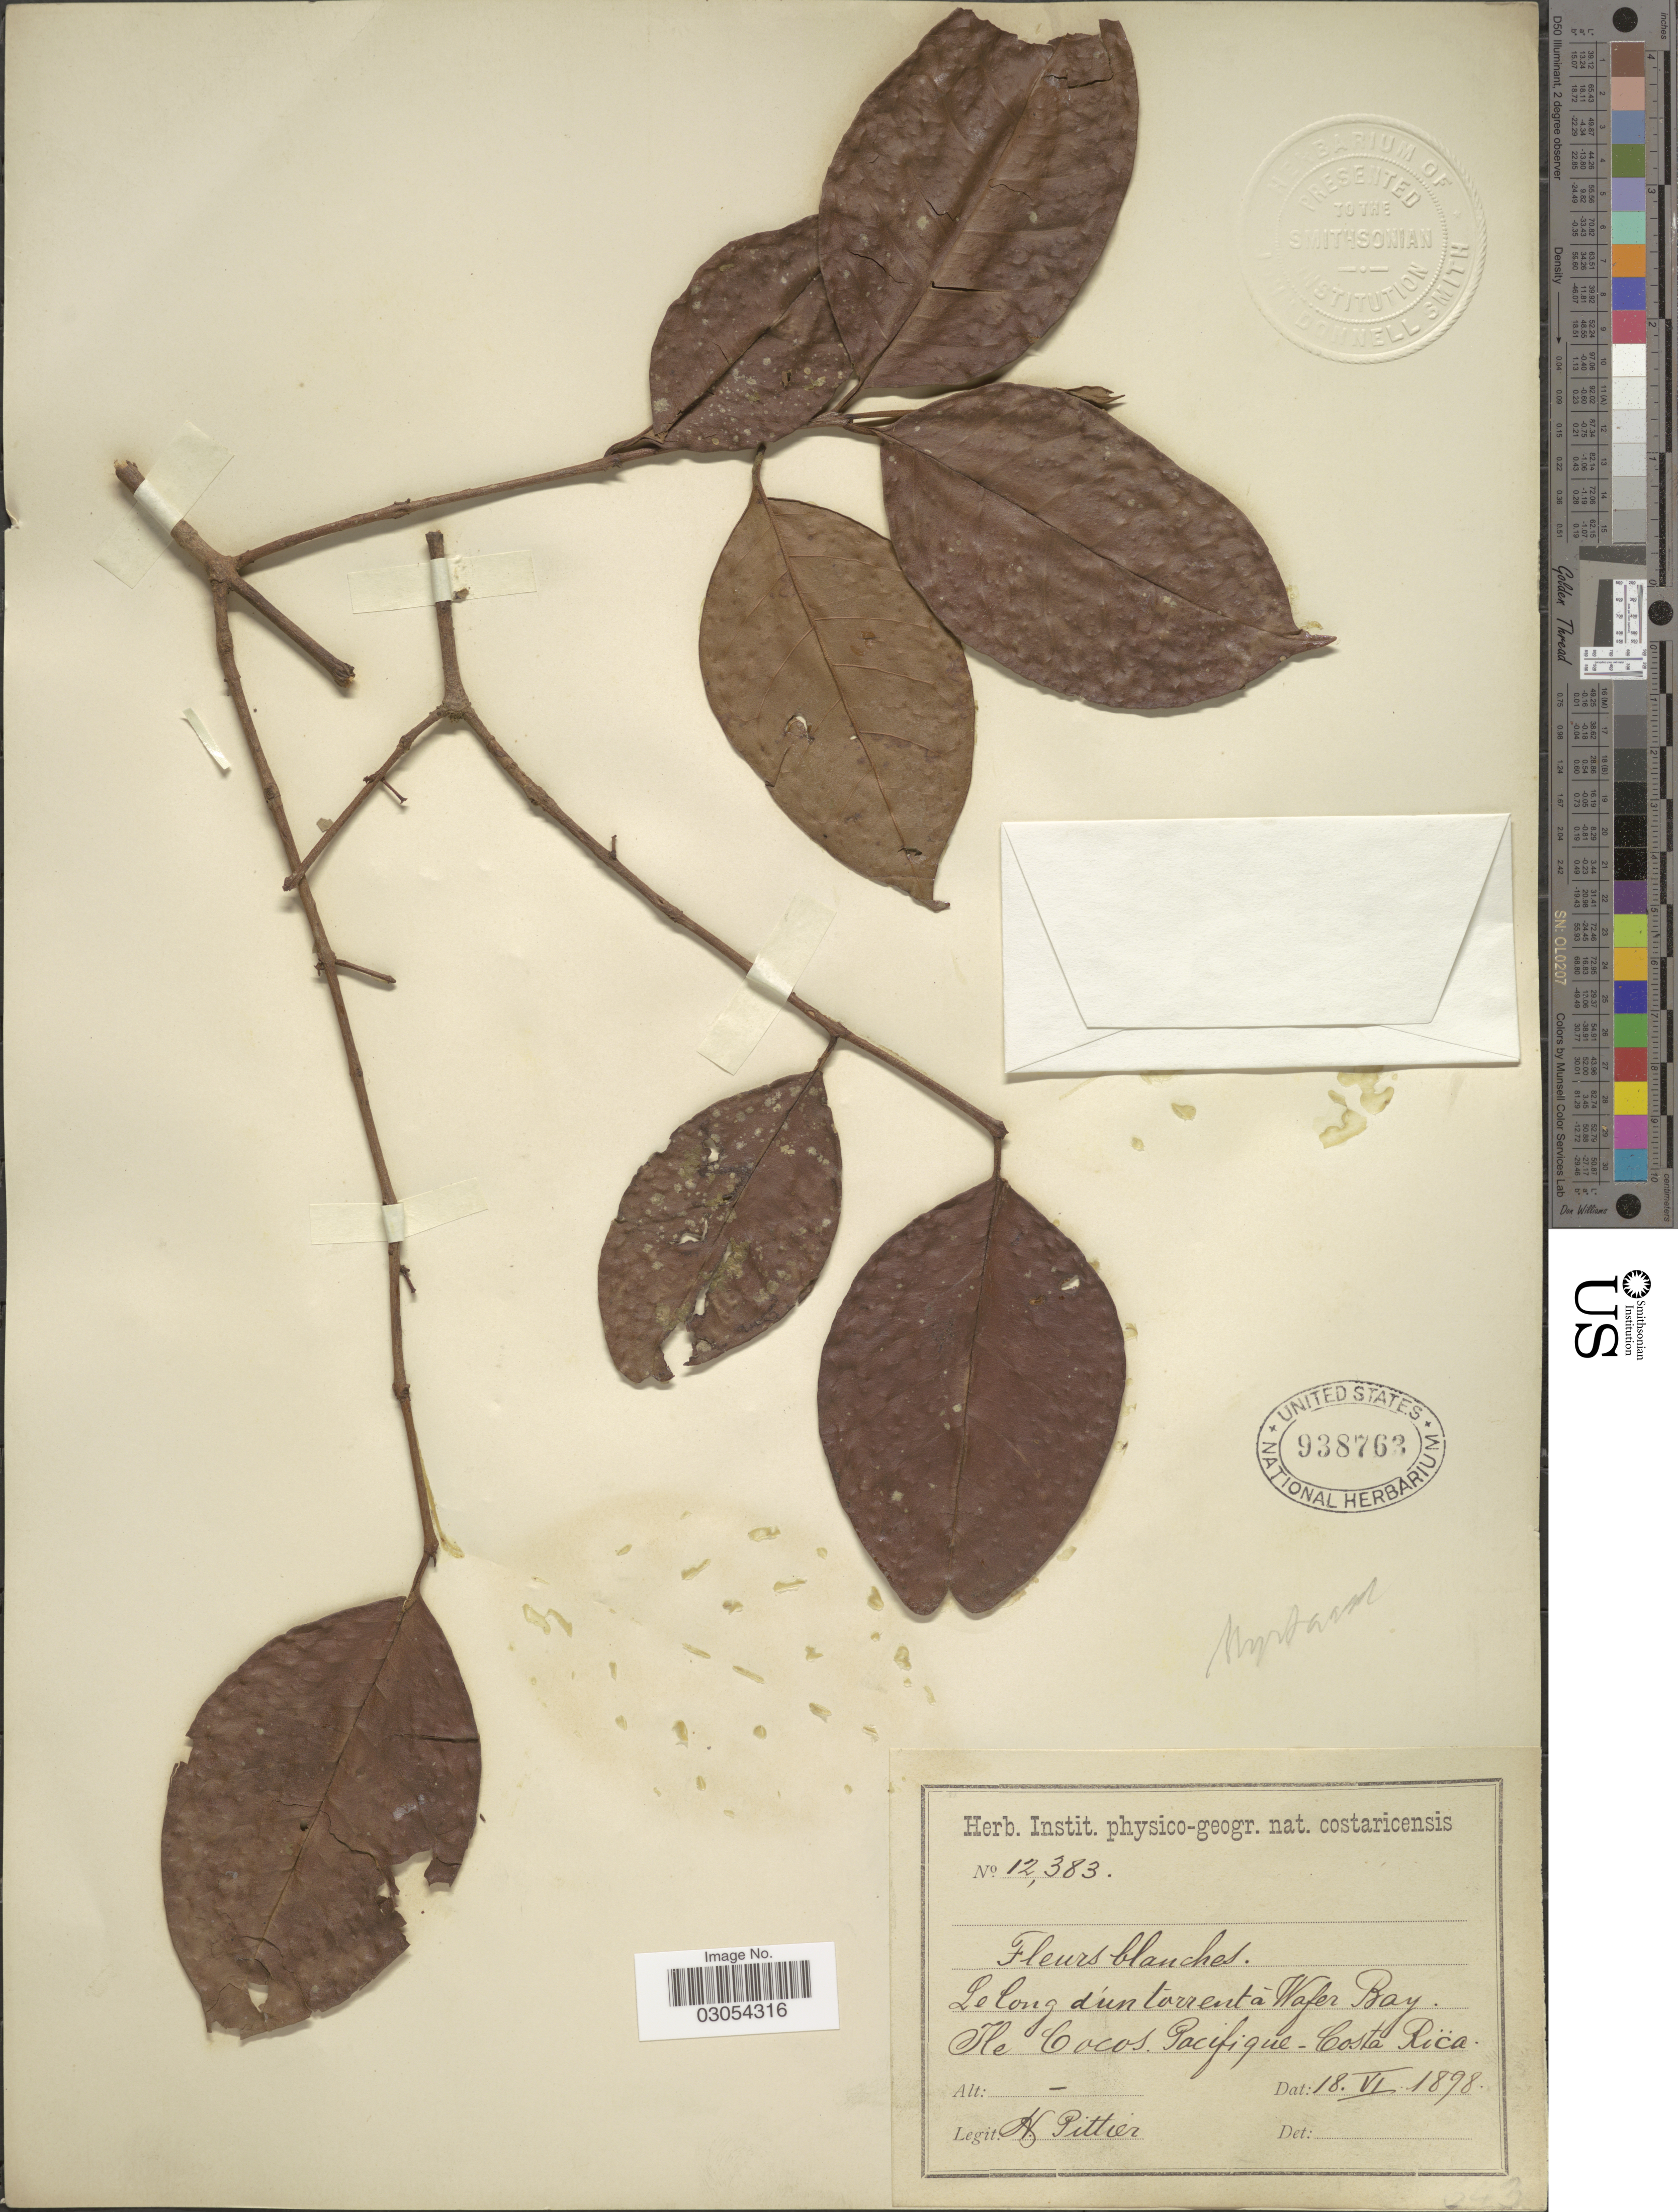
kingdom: Plantae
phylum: Tracheophyta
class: Magnoliopsida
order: Myrtales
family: Myrtaceae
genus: Eugenia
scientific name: Eugenia sp.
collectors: H. F. Pittier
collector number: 12383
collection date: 1898-06-18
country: Costa Rica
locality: Le long dún torrenta Wafer Bay. Ile Cocos. Pacifique.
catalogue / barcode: US 938763